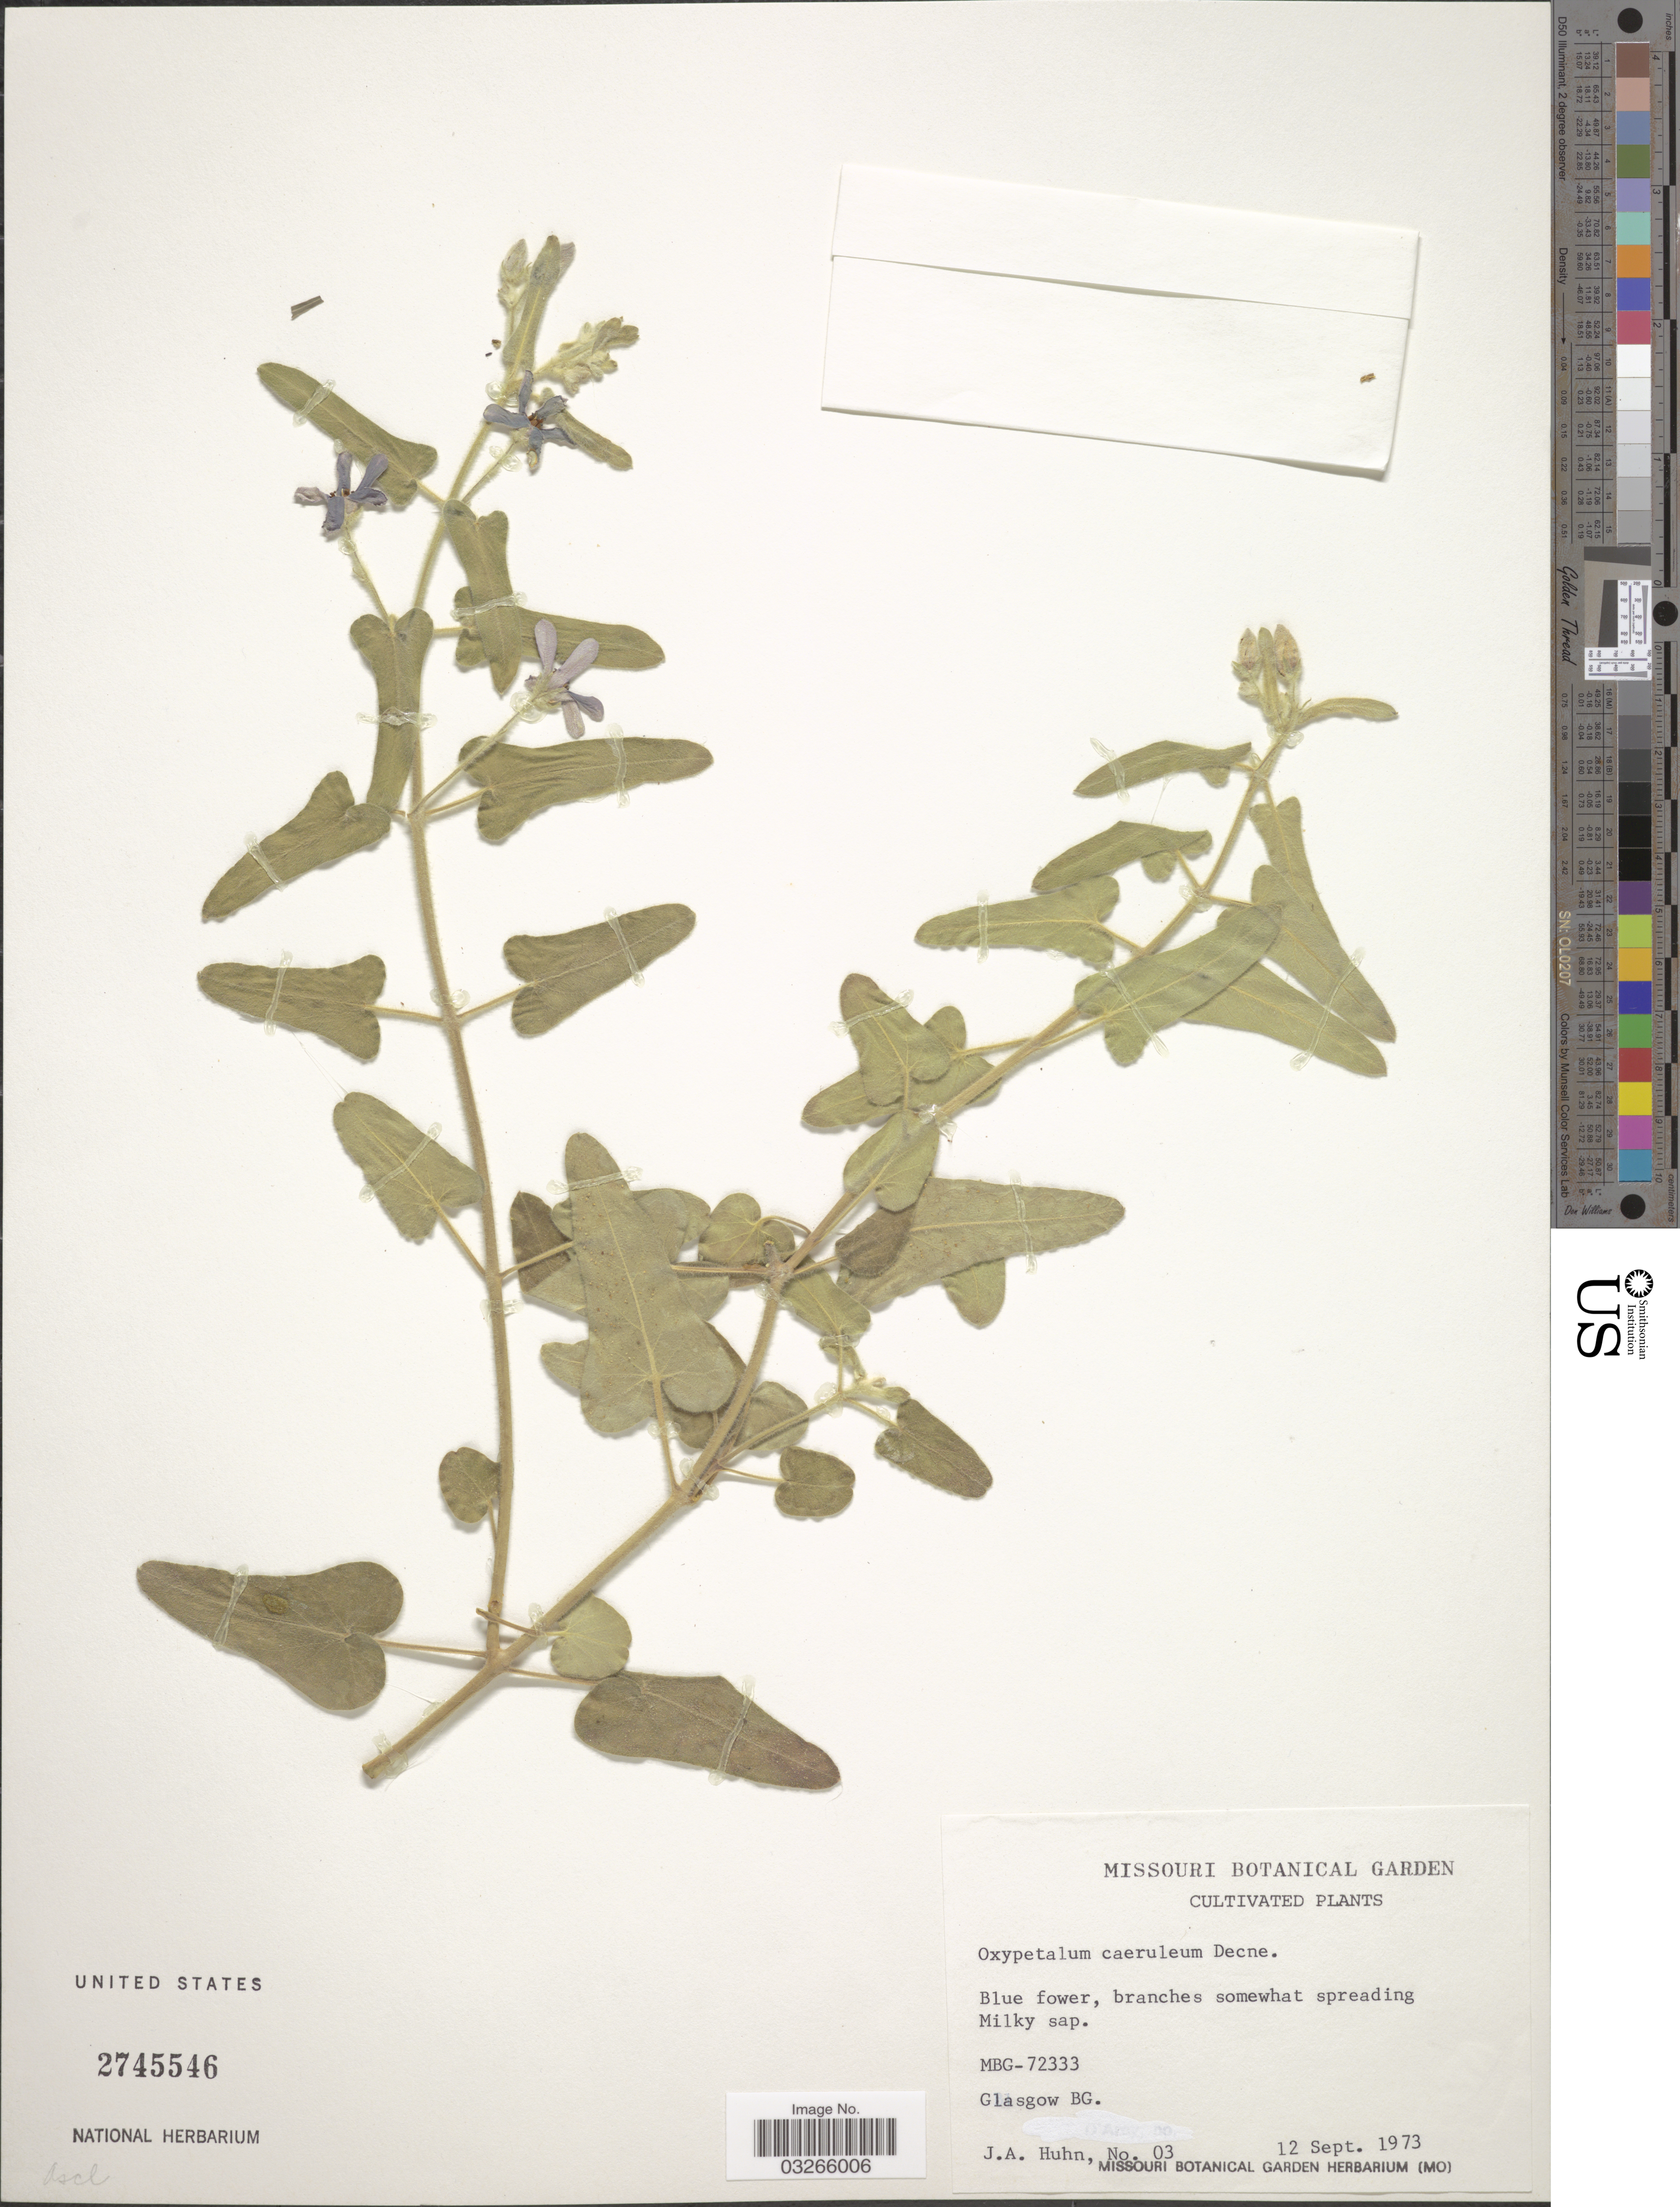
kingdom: Plantae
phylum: Tracheophyta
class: Magnoliopsida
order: Gentianales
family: Apocynaceae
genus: Oxypetalum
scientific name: Oxypetalum coeruleum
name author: (D. Don ex Sweet) Decne.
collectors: J. Huhn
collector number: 03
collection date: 1973-09-12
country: United States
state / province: Missouri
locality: Missouri Botanical Garden. MBG-72333. Glasgow BG.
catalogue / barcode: US 2745546